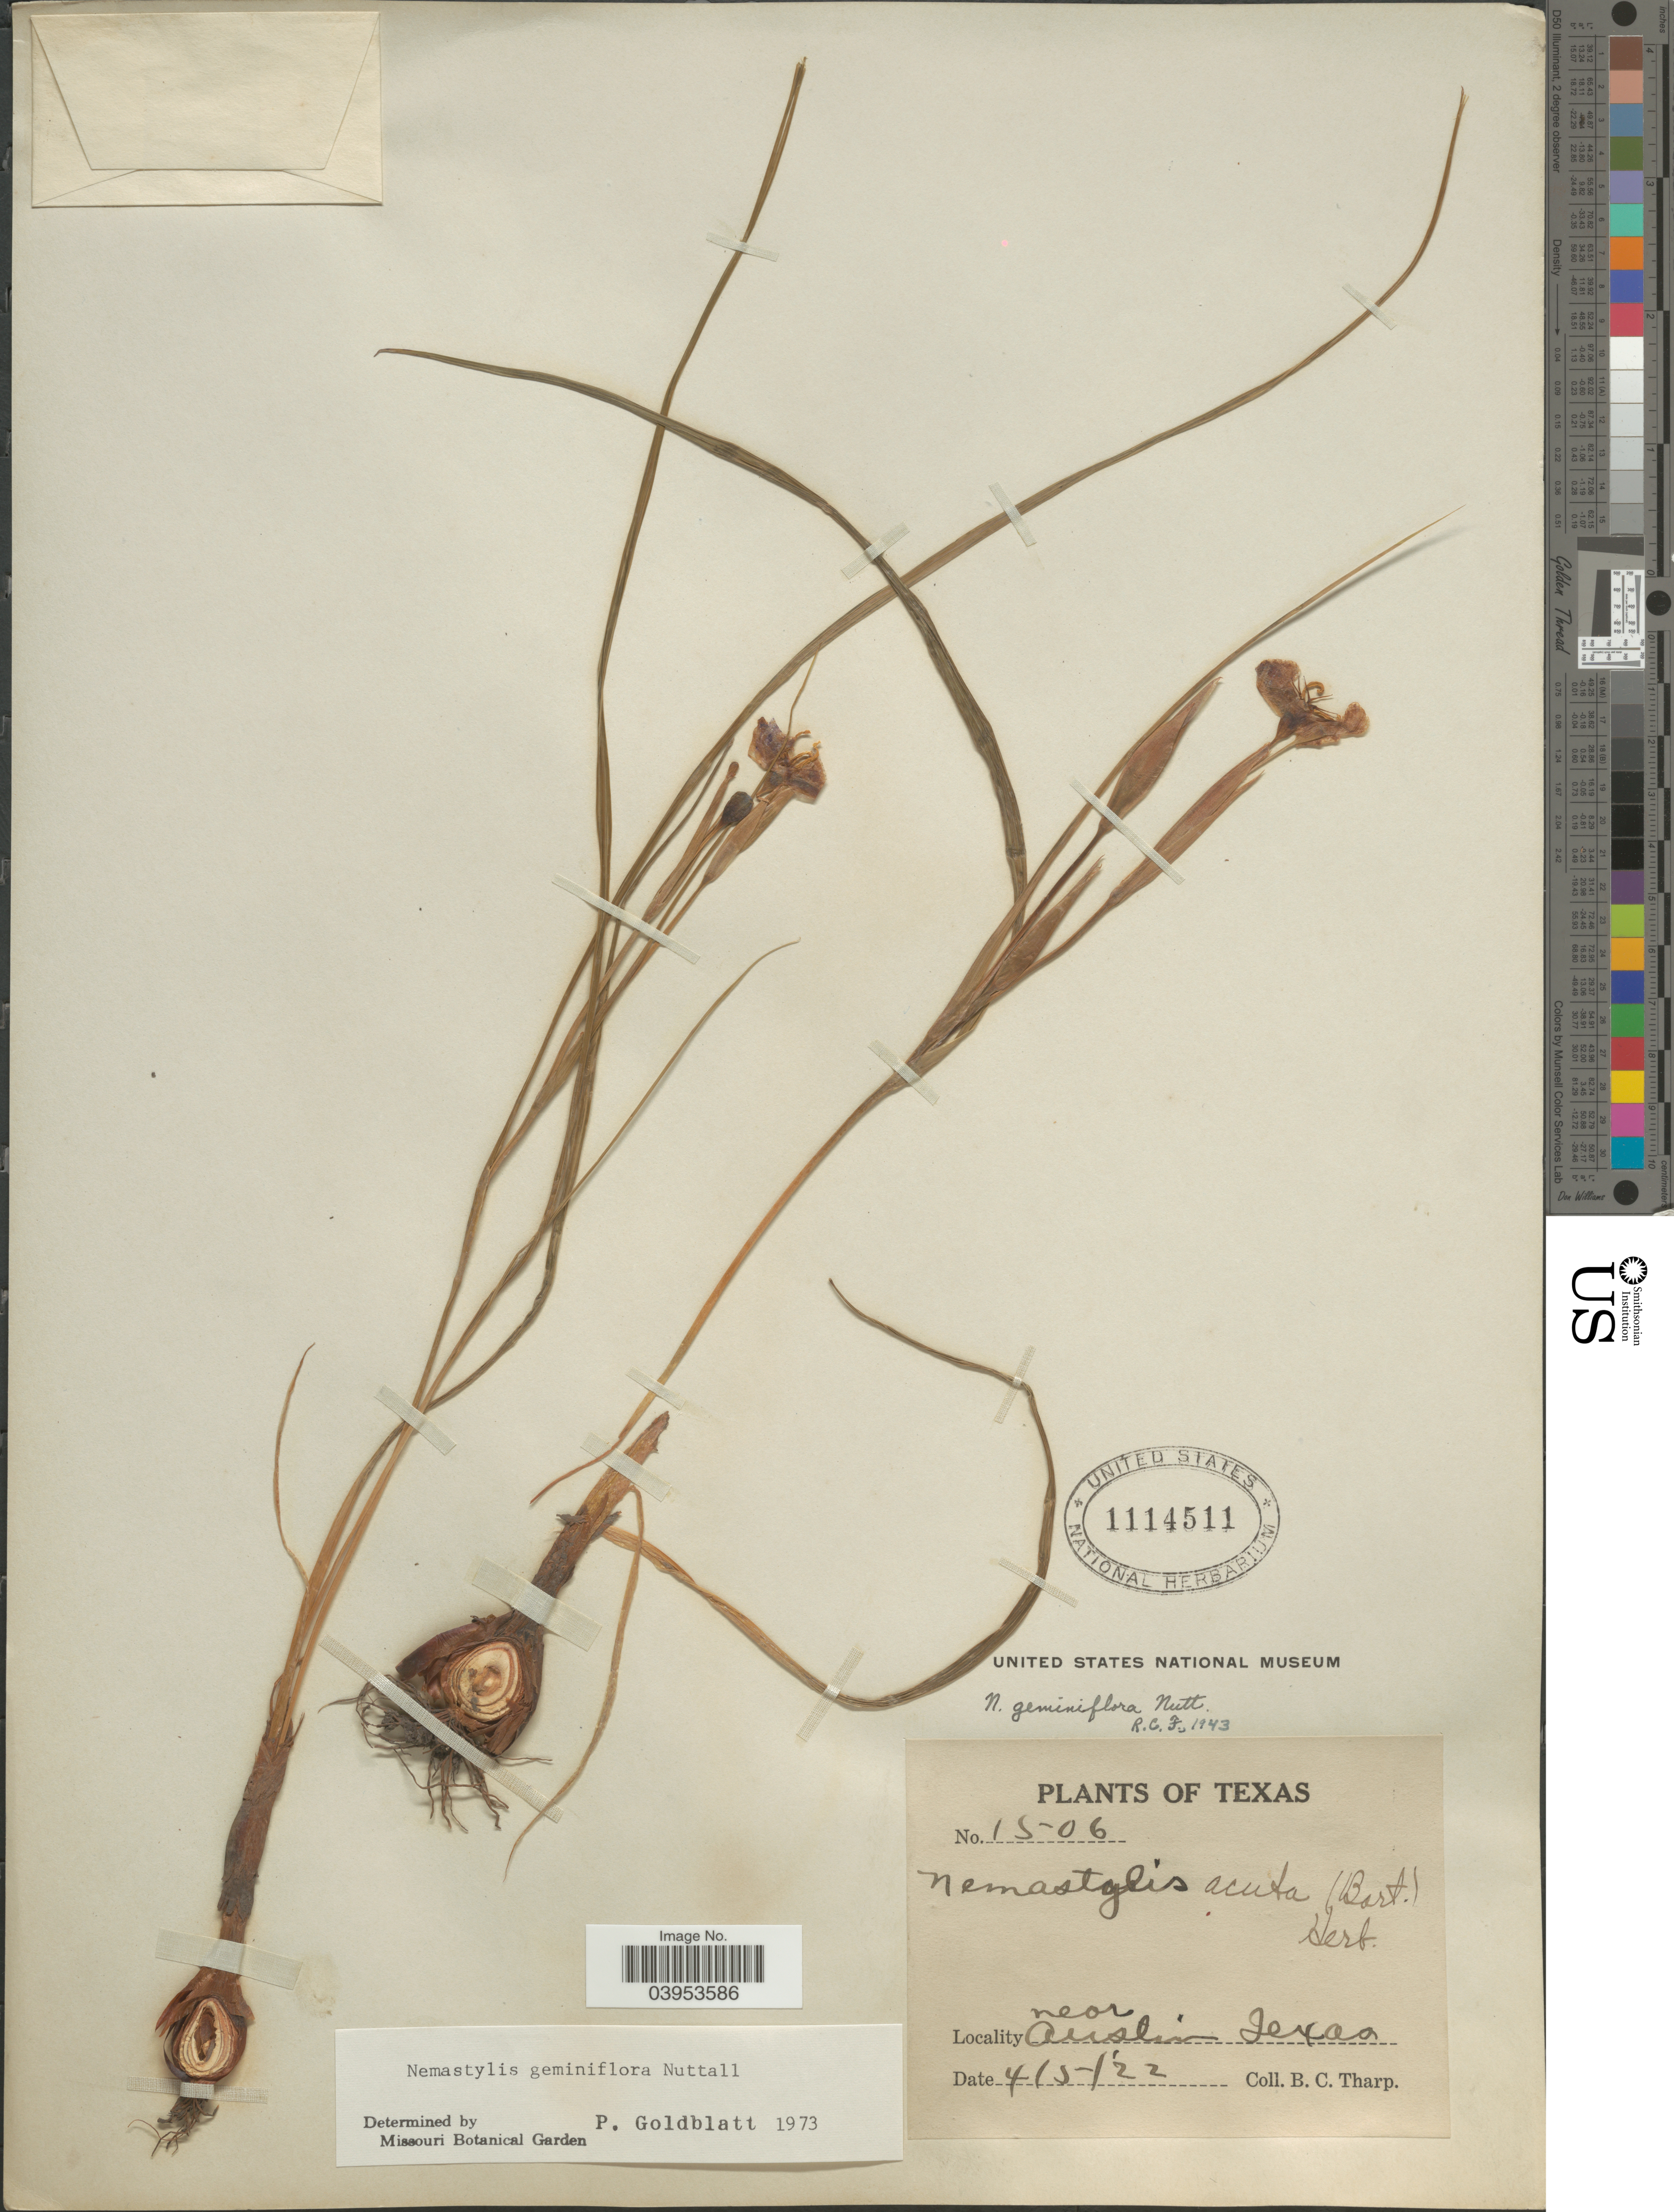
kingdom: Plantae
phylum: Tracheophyta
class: Liliopsida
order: Asparagales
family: Iridaceae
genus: Nemastylis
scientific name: Nemastylis geminiflora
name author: Nutt.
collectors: B. C. Tharp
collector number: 1506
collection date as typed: Transcribed d/m/y: 5/4/22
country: United States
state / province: Texas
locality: Near Austin.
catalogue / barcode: US 1114511